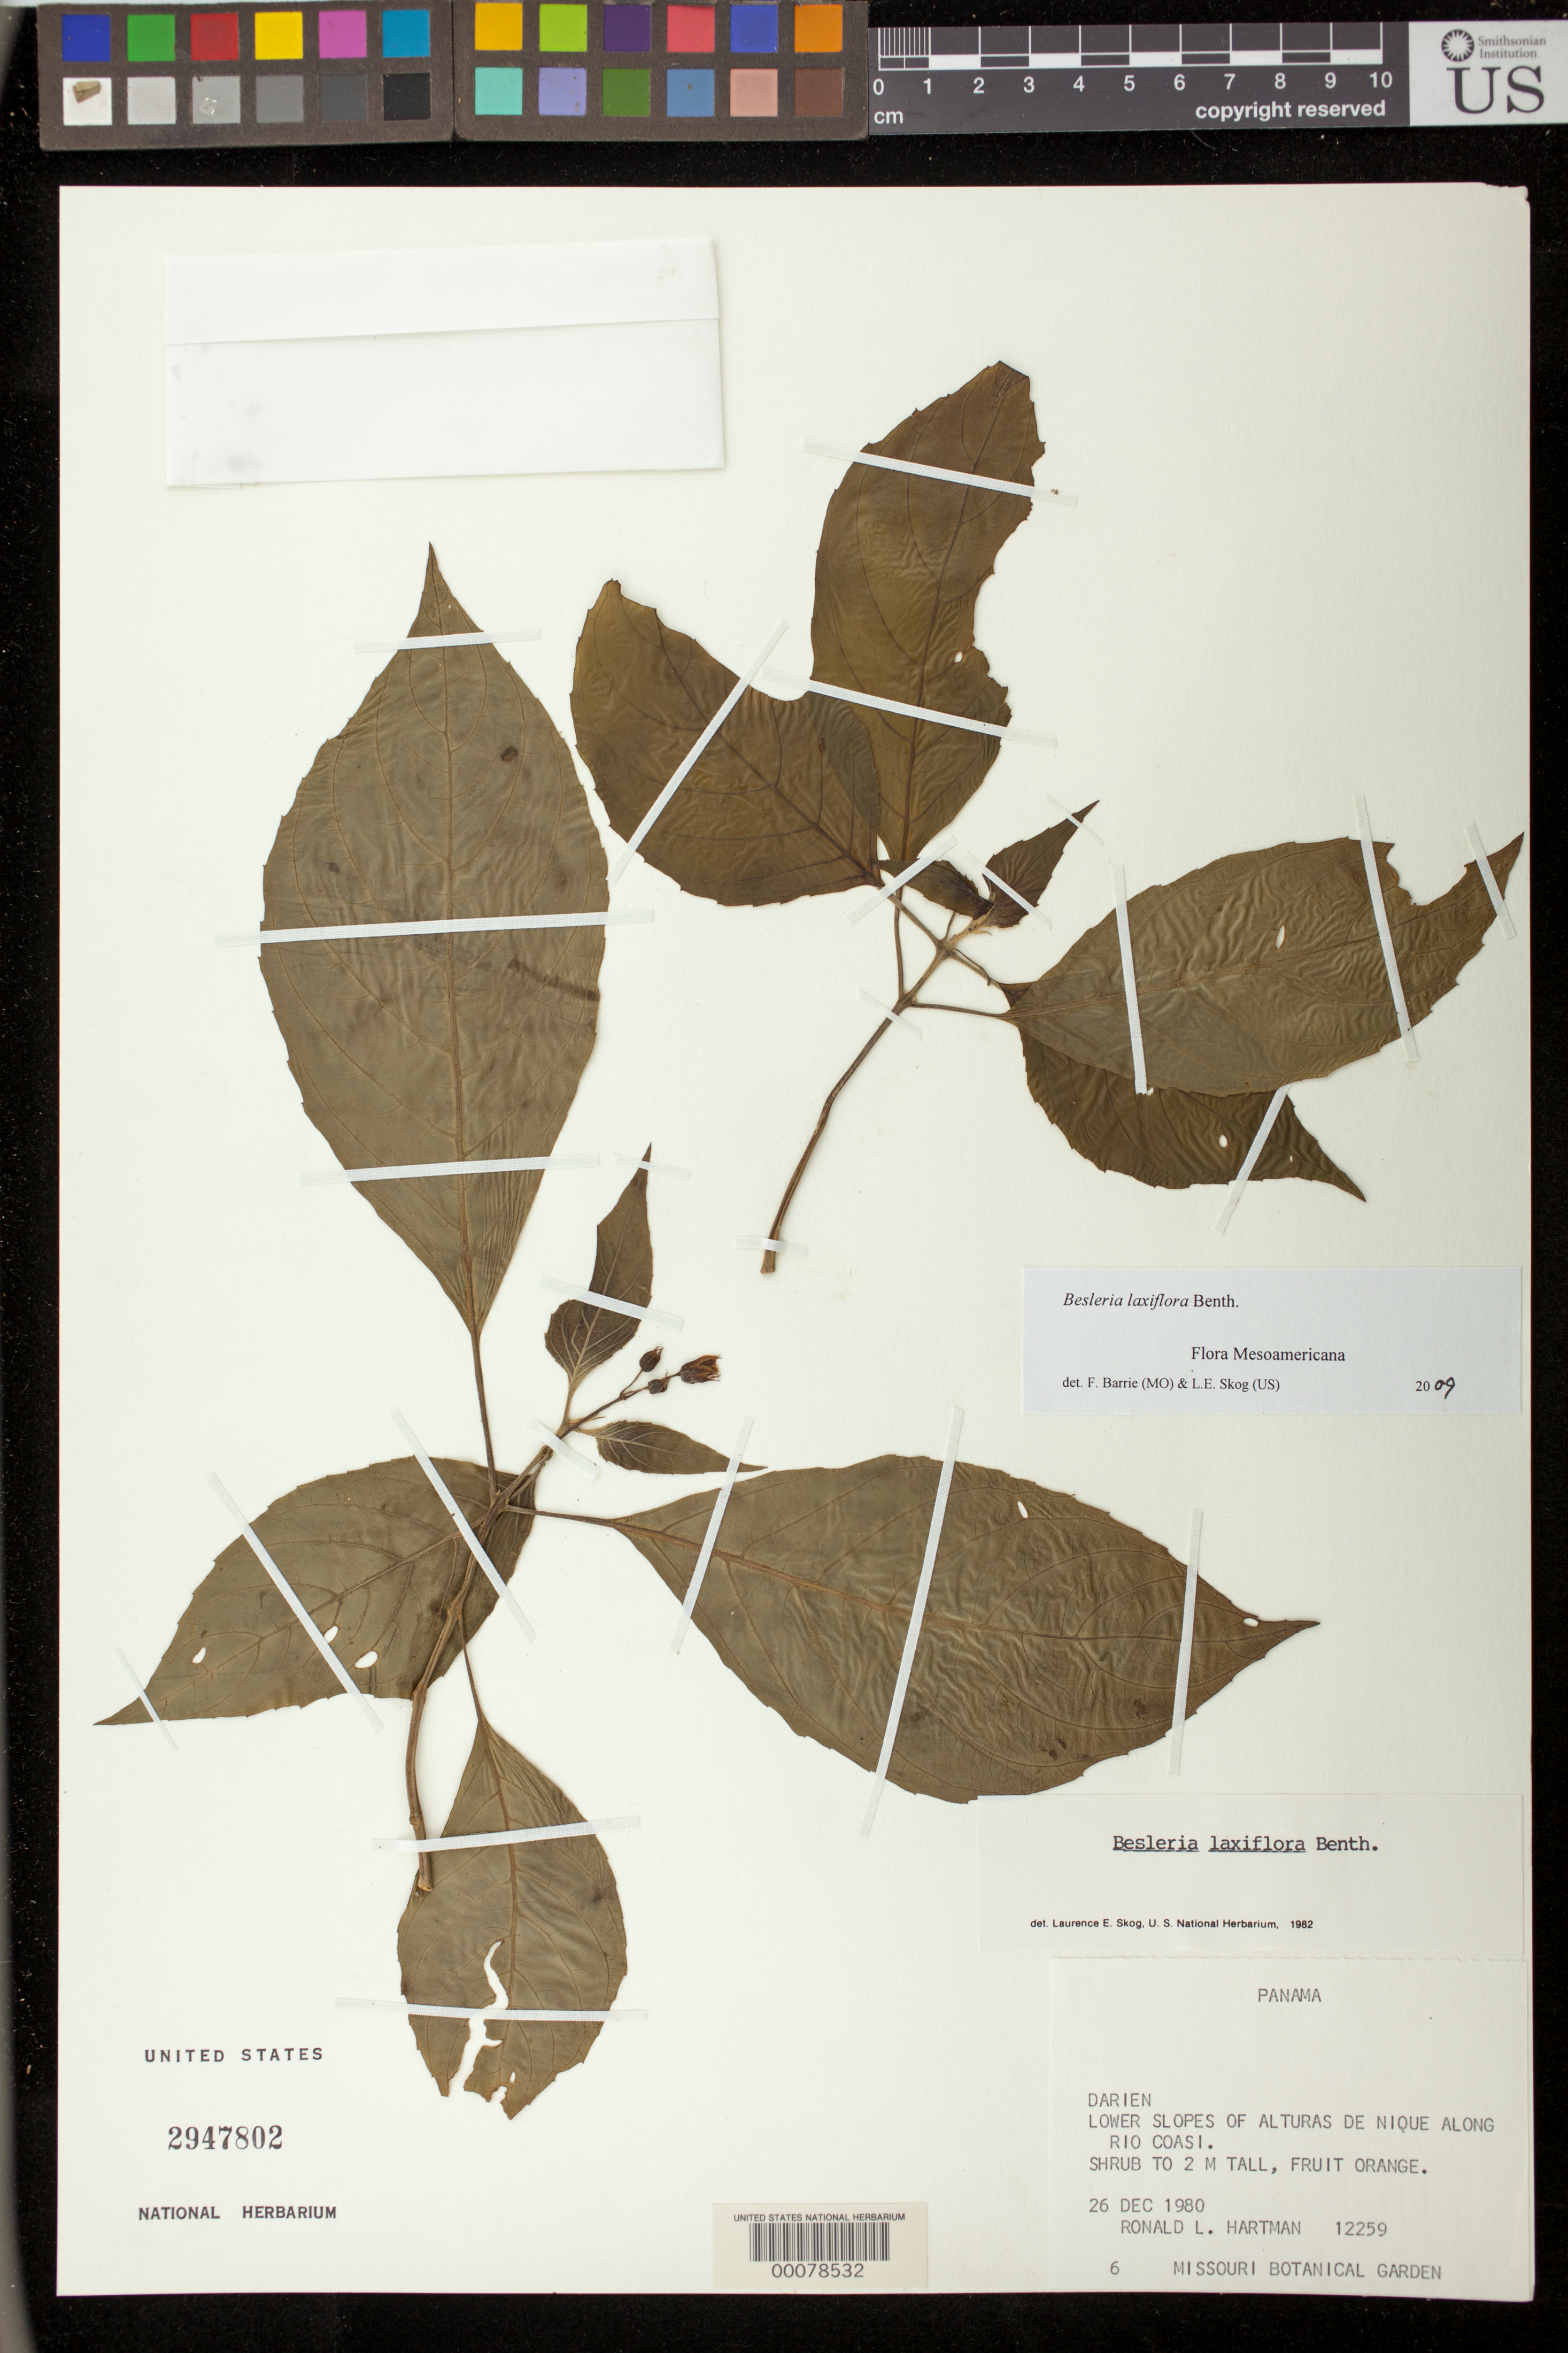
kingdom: Plantae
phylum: Tracheophyta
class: Magnoliopsida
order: Lamiales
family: Gesneriaceae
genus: Besleria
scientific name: Besleria laxiflora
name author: Benth.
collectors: R. L. Hartman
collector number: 12259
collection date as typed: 26 Dec 1980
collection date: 1980-12-26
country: Panama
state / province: Darién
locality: Lower slopes of Alturas de Nique along Rio Coasi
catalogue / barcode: US 2947802